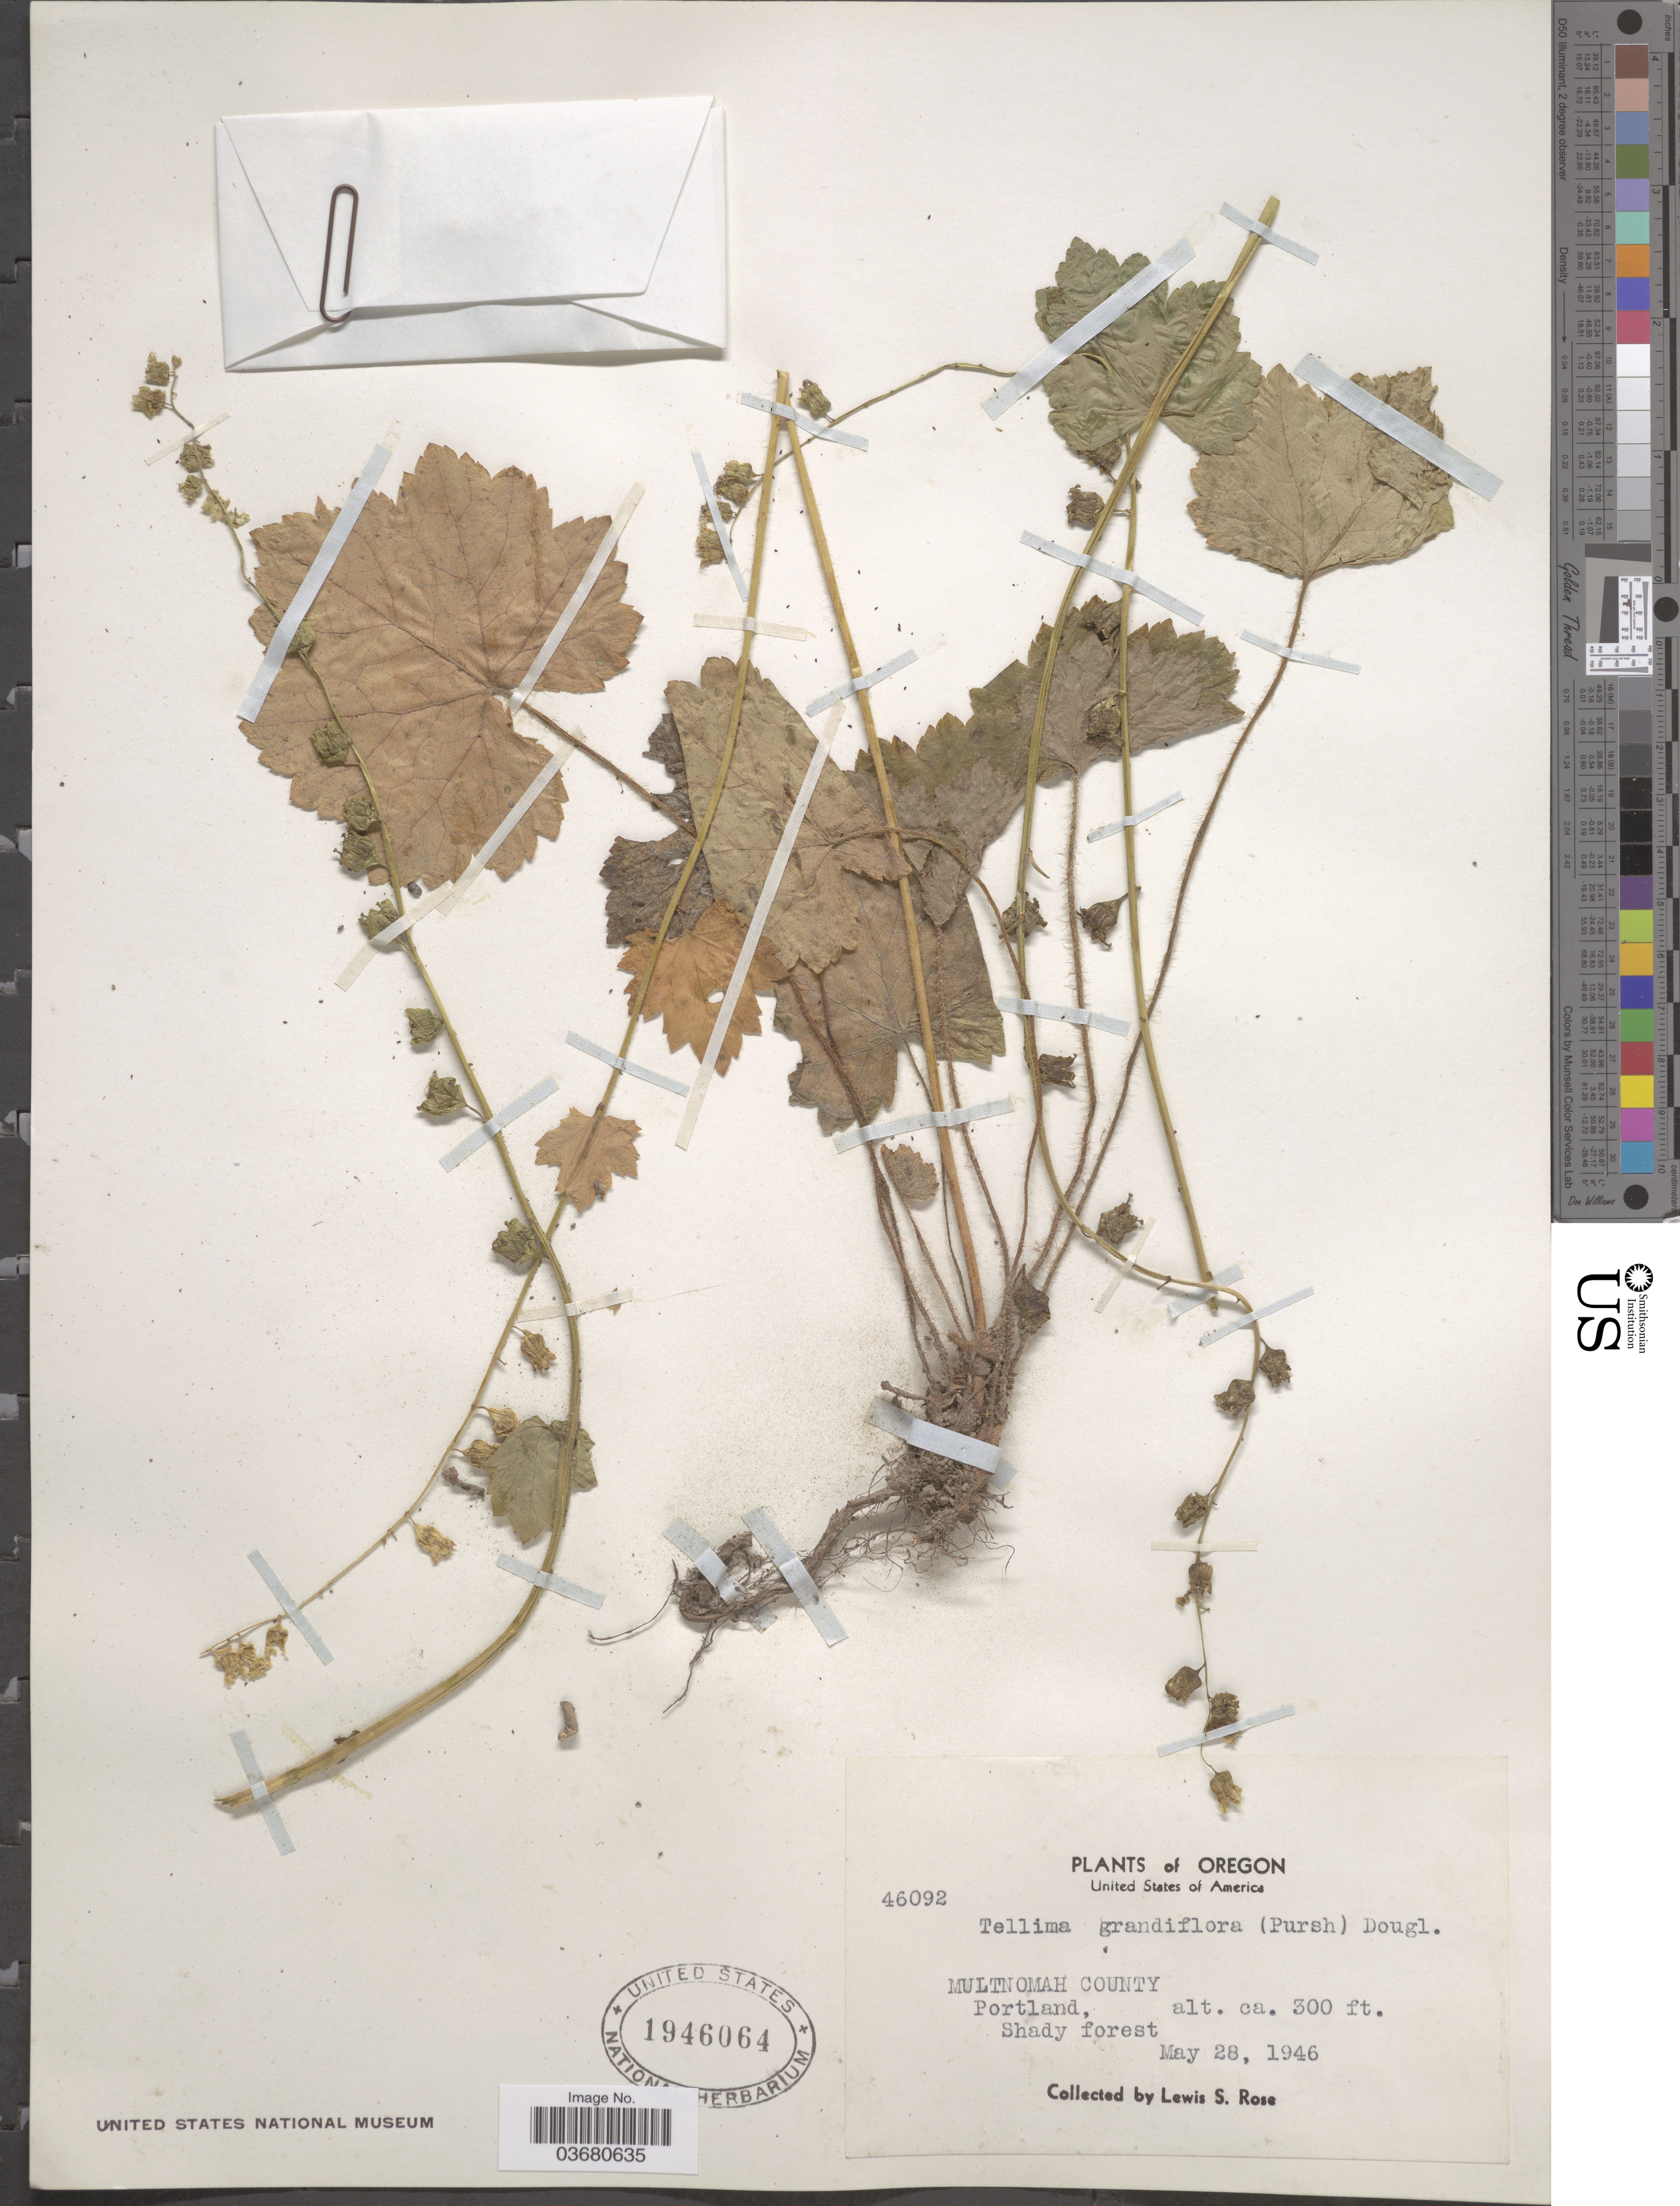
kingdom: Plantae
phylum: Tracheophyta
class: Magnoliopsida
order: Saxifragales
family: Saxifragaceae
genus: Tellima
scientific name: Tellima grandiflora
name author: (Pursh) Douglas ex Lindl.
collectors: L. S. Rose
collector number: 46092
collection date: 1946-05-28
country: United States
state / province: Oregon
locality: Multnomah County. Portland.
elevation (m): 91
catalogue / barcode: US 1946064